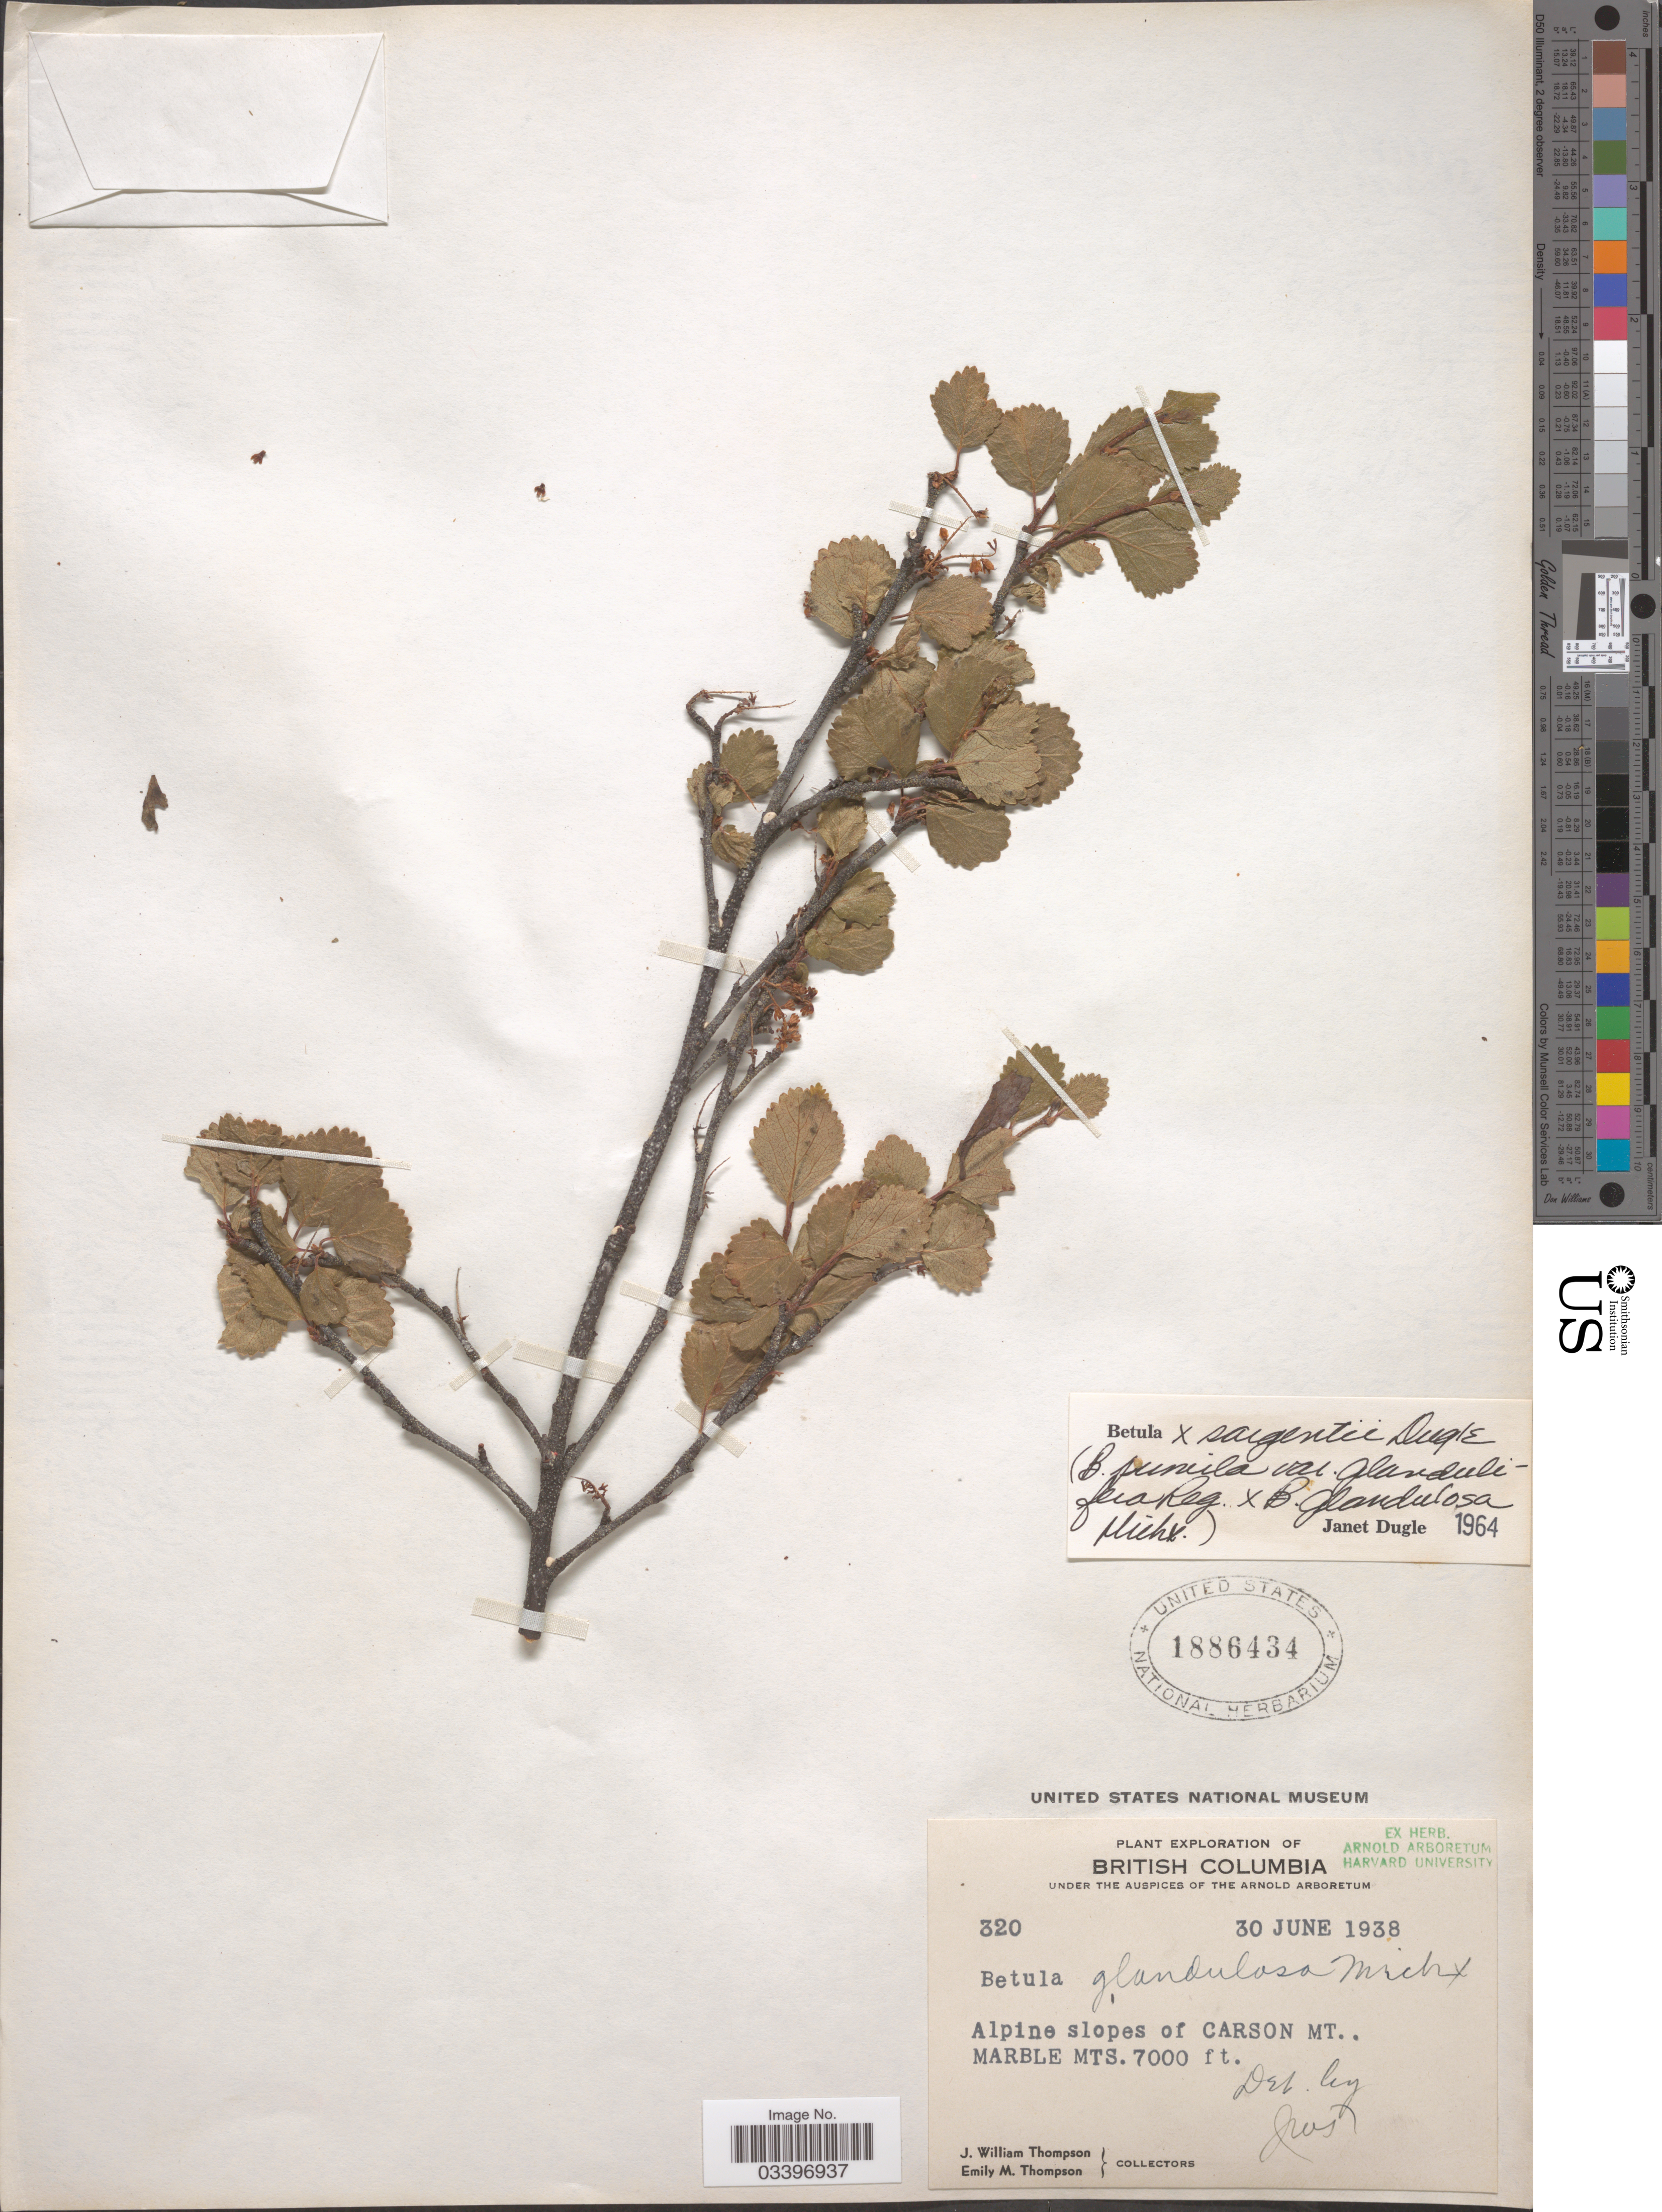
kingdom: Plantae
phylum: Tracheophyta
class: Magnoliopsida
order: Fagales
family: Betulaceae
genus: Betula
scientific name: Betula x sargentii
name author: Dugle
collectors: J. W. Thompson & E. M. Thompson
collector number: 320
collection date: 1938-06-30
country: Canada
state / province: British Columbia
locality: Alpine slopes of Carson Mt. Marble Mts.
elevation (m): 2134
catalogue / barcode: US 1886434